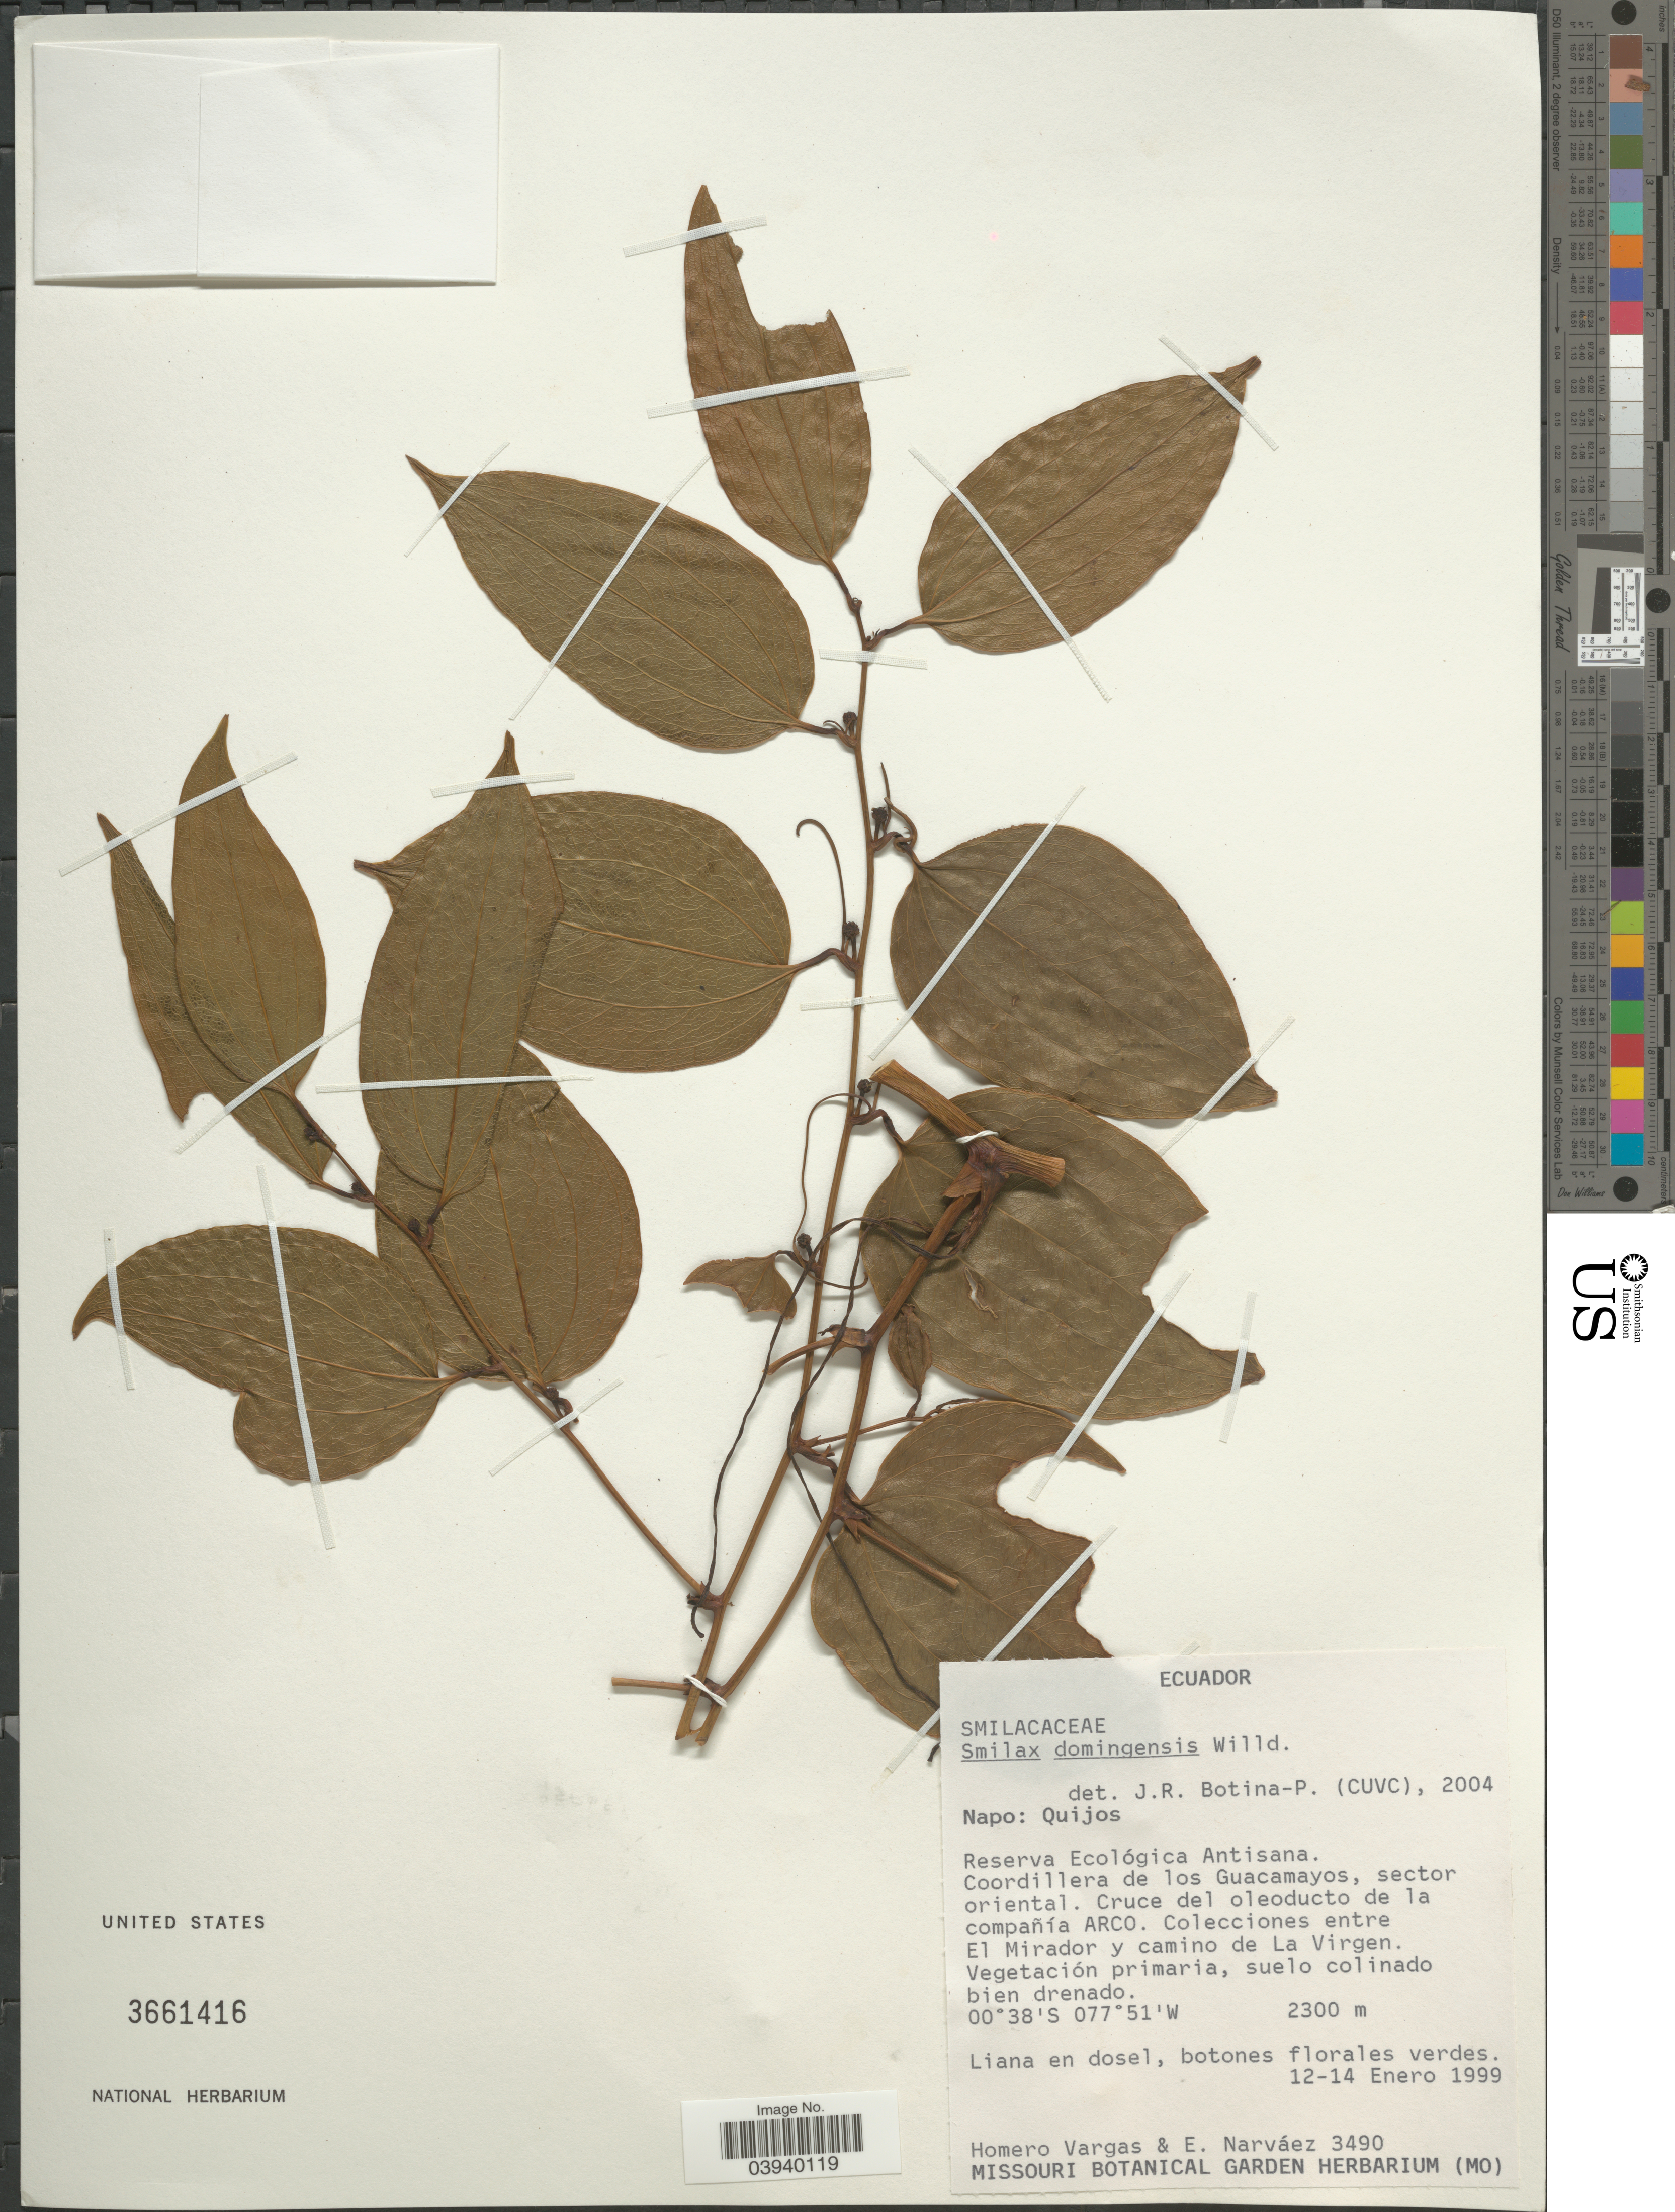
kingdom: Plantae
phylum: Tracheophyta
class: Liliopsida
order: Liliales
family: Smilacaceae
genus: Smilax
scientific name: Smilax domingensis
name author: Willd.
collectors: H. Vargas & E. Narváez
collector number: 3490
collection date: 1999-01-12/1999-01-14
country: Ecuador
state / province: Napo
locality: Quijos. Reserva Ecológica Antisana. Coordillera de los Guacamayos, sector oriental. Cruce del oleoducto de la compañía ARCO. Colecciones entre El Mirador y camino de La Virgen.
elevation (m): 2300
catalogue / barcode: US 3661416